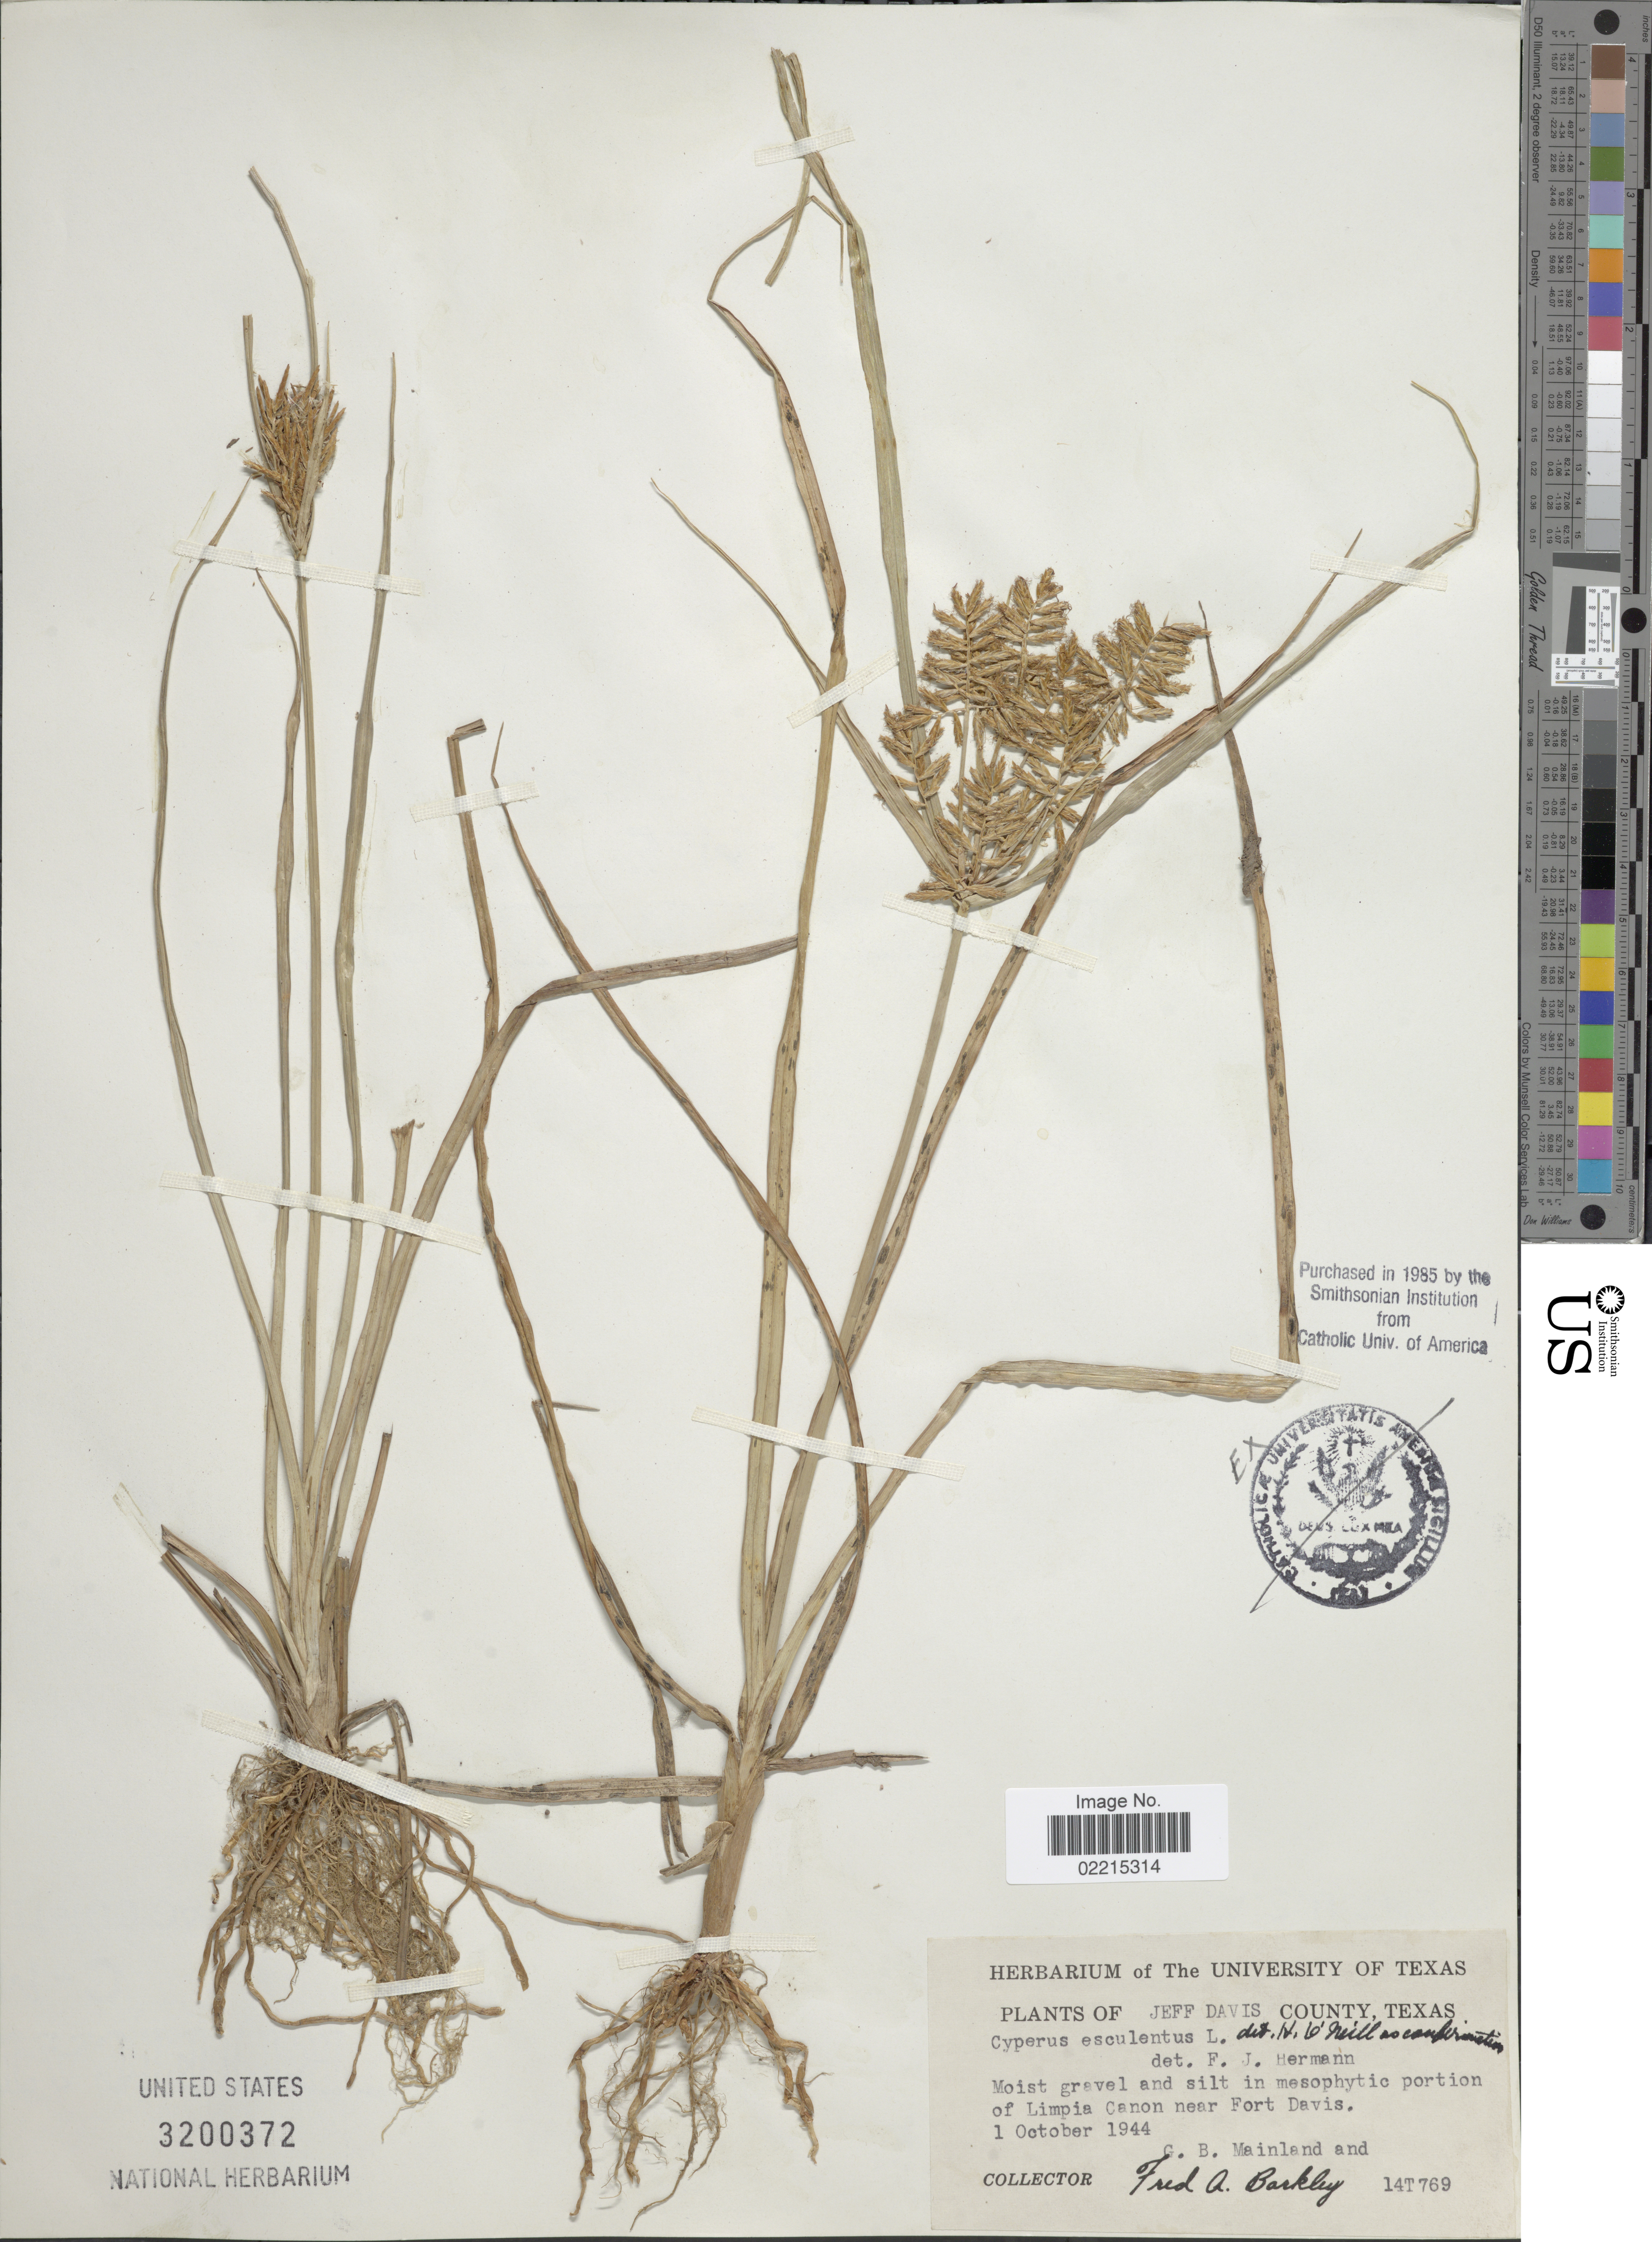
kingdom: Plantae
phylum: Tracheophyta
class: Liliopsida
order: Poales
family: Cyperaceae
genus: Cyperus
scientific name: Cyperus esculentus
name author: L.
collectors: G. Mainland & F. A. Barkley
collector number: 14T769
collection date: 1944-10-01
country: United States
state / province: Texas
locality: Jeff Davis County, Portion of Limpia Canon near Fort Davis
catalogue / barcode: US 3200372